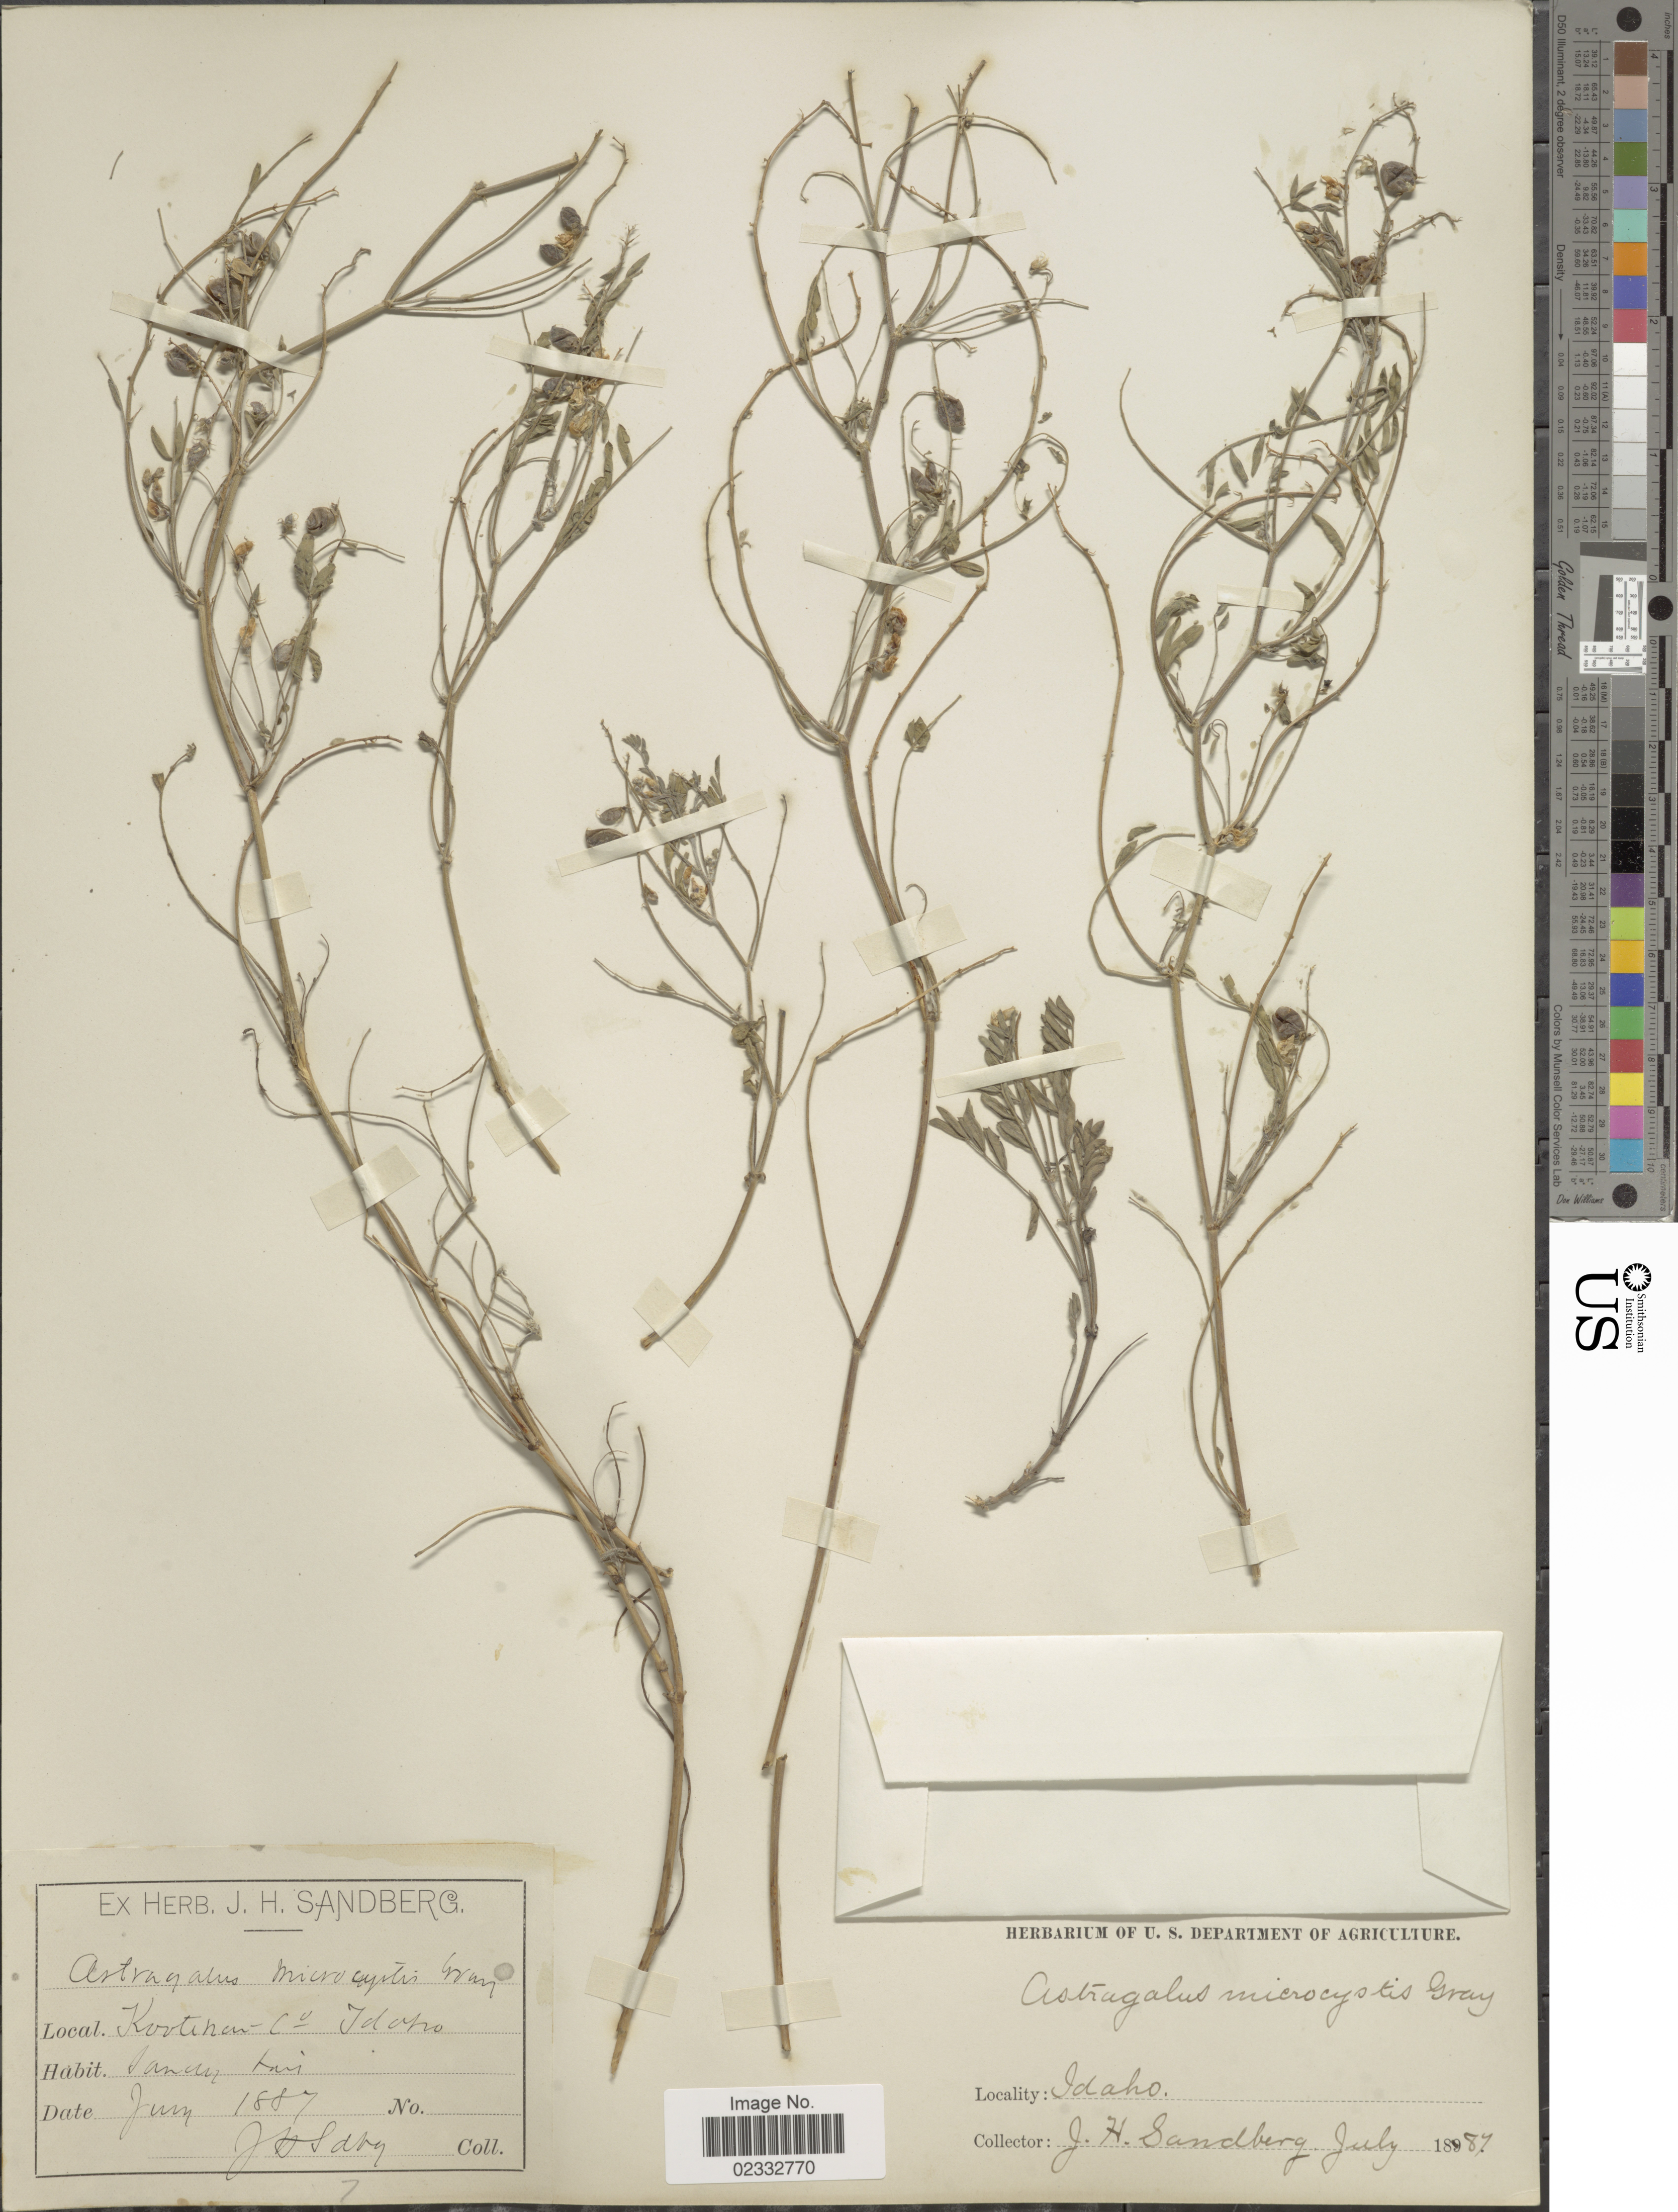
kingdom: Plantae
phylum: Tracheophyta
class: Magnoliopsida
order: Fabales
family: Fabaceae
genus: Astragalus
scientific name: Astragalus microcystis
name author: A. Gray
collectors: J. H. Sandberg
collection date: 1887-07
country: United States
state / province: Idaho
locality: Kootehai Co.